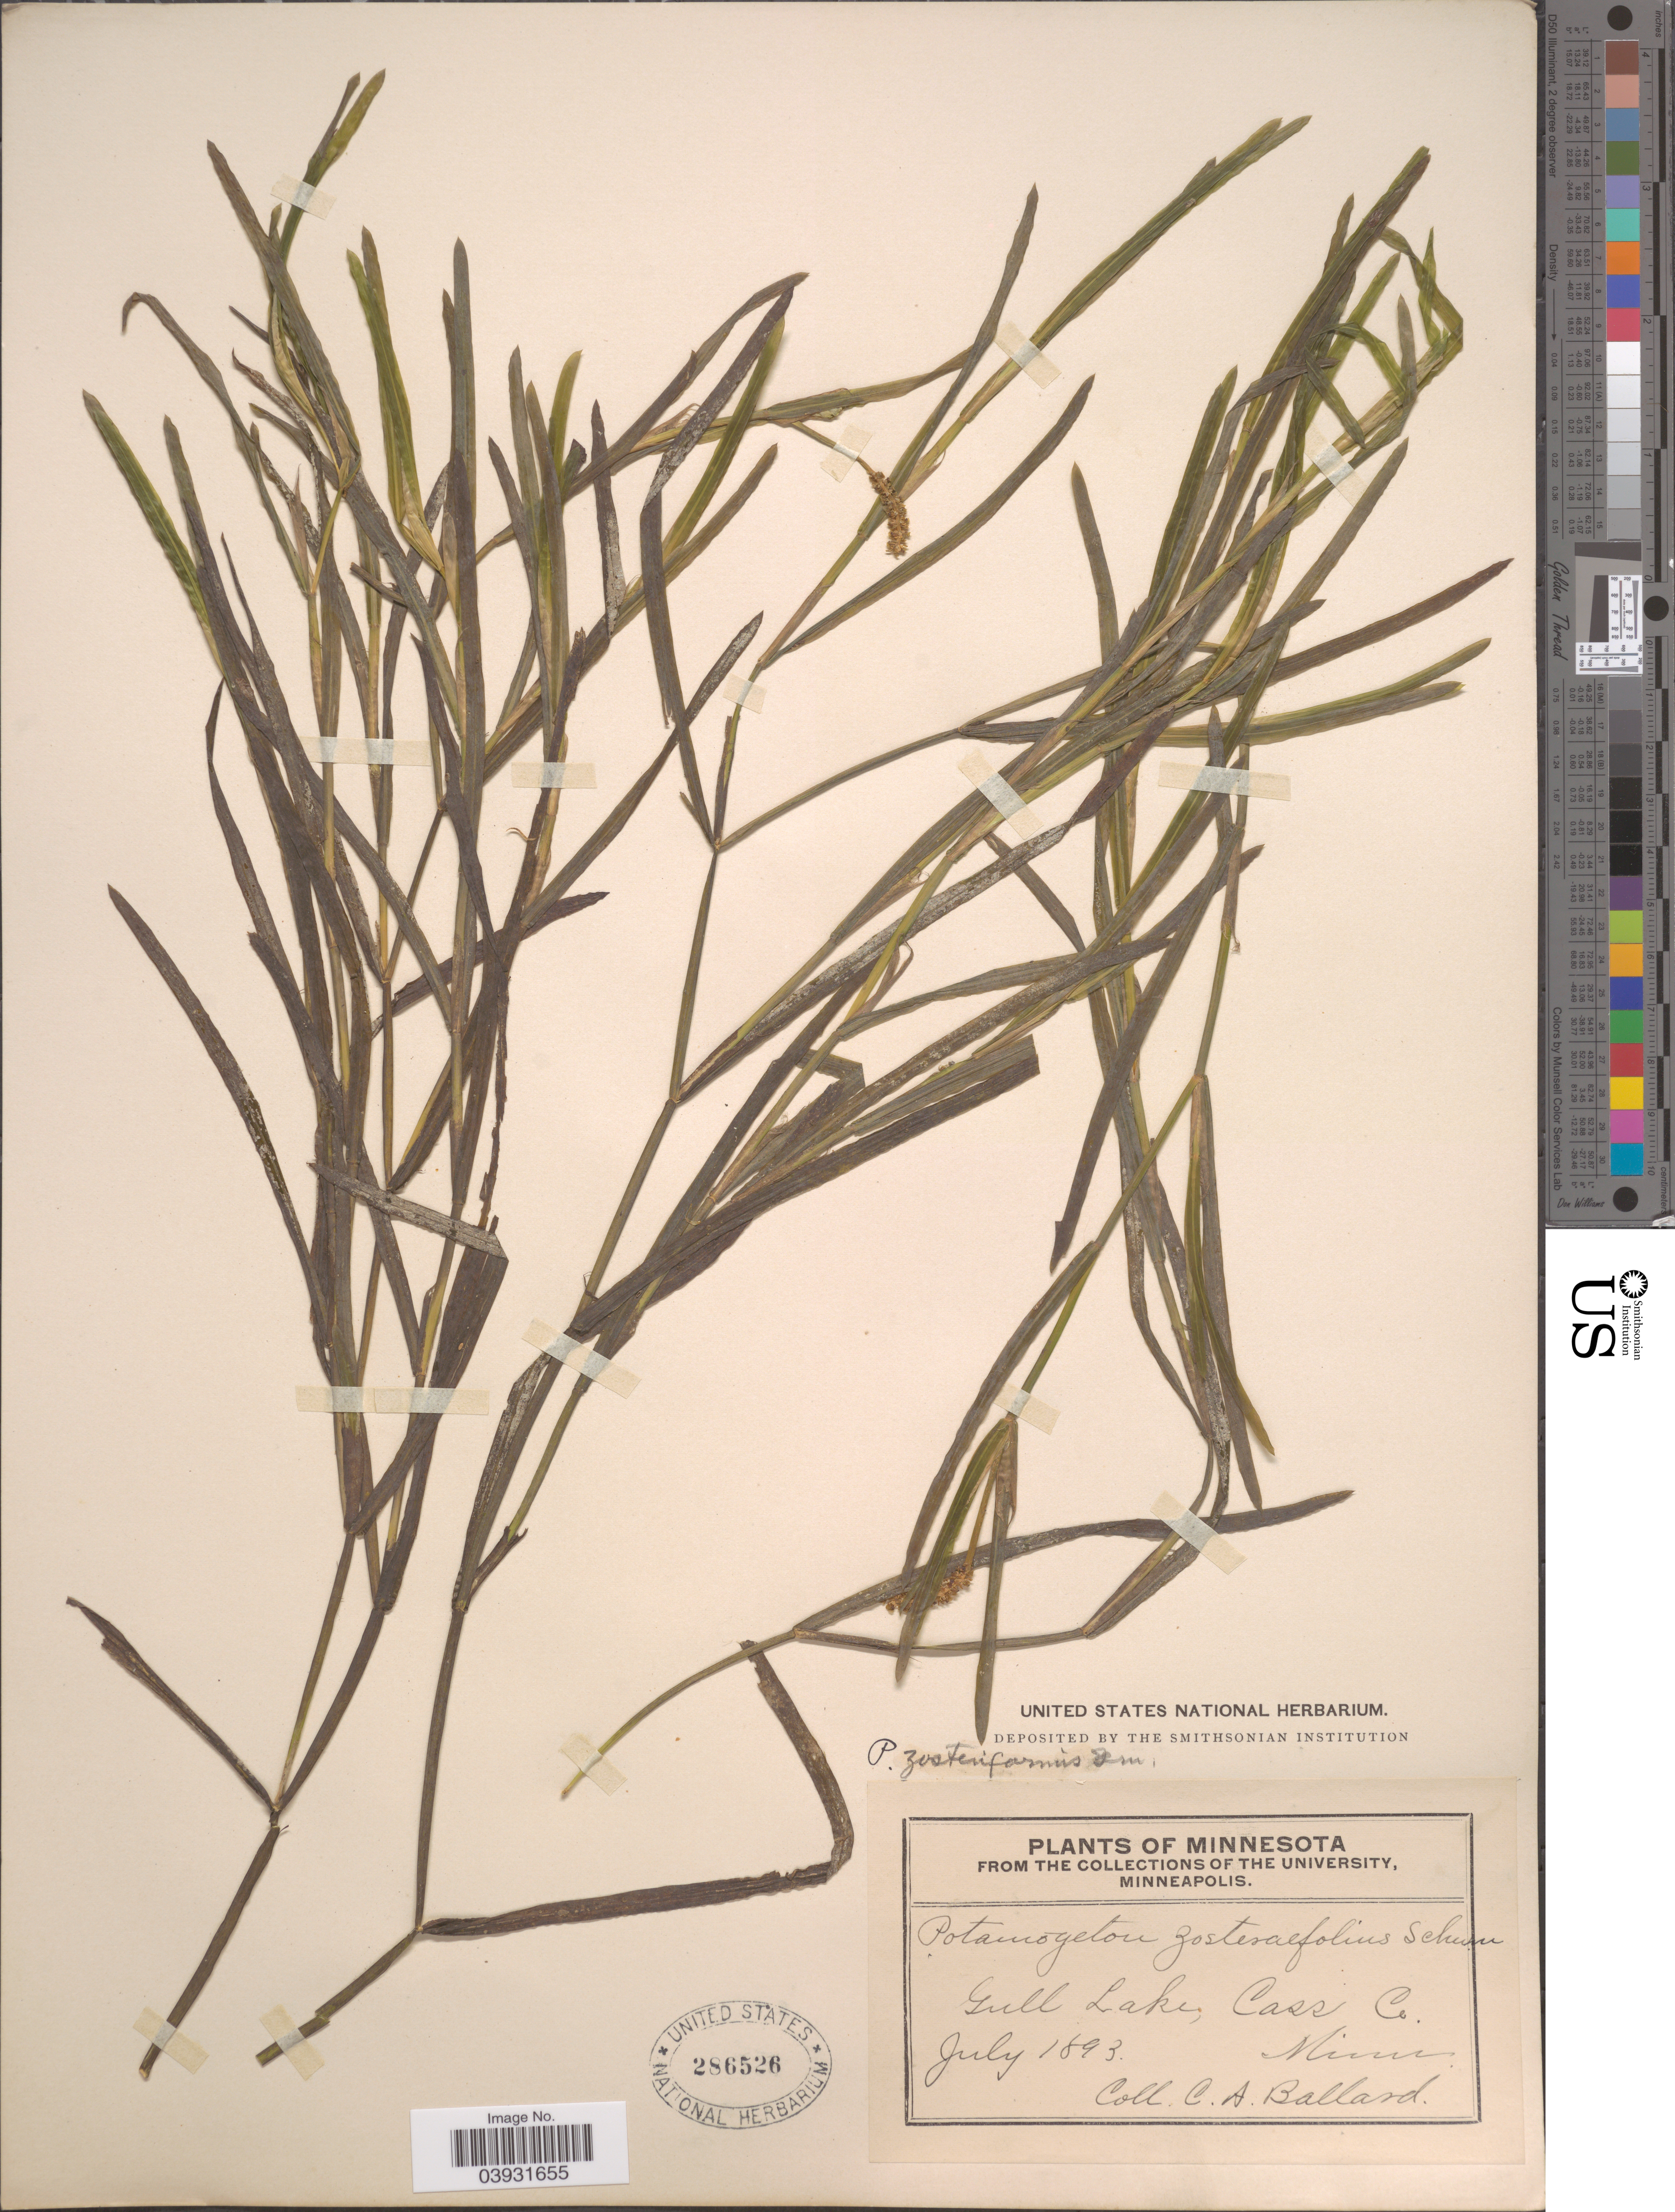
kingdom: Plantae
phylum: Tracheophyta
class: Liliopsida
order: Alismatales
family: Potamogetonaceae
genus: Potamogeton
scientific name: Potamogeton zosterifolius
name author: Schumach.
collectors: C. A. Ballard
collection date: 1893-07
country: United States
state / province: Minnesota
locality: Gull Lake, Cass Co.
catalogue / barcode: US 286526